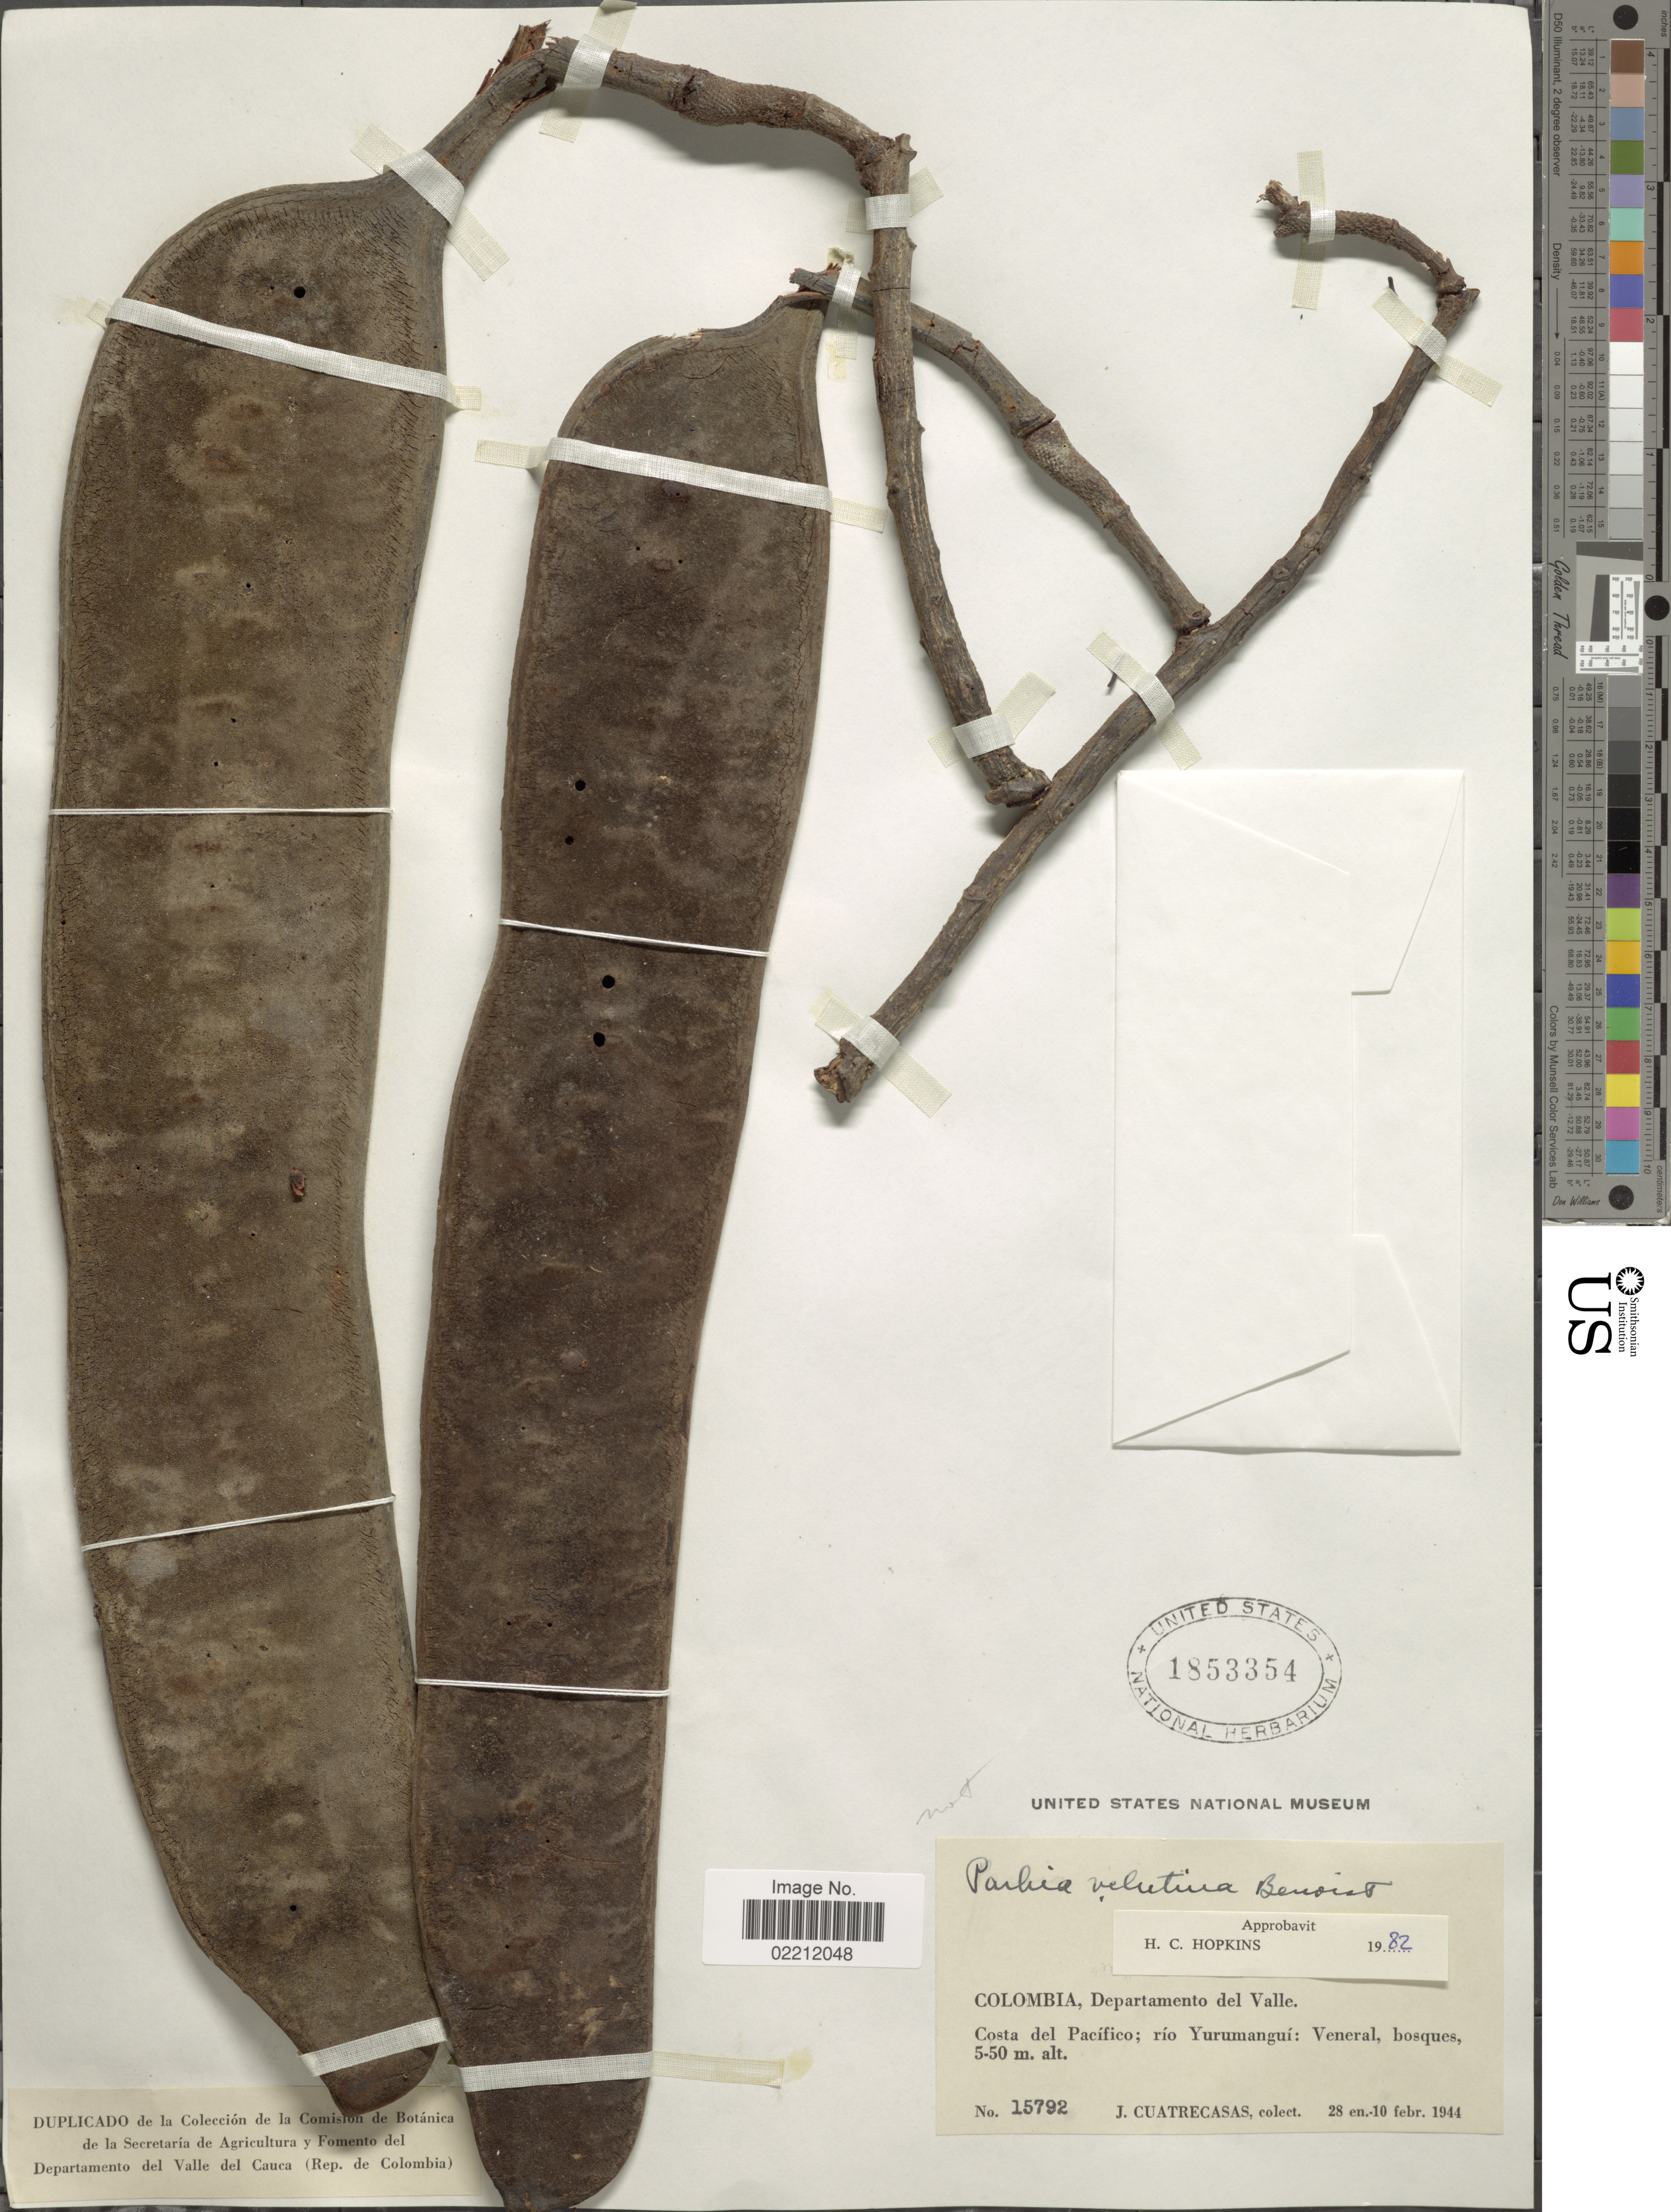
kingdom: Plantae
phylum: Tracheophyta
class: Magnoliopsida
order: Fabales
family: Fabaceae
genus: Parkia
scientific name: Parkia velutina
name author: Benoist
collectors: J. Cuatrecasas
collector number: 15792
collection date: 1944-01-28/1944-02-10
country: Colombia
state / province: Valle del Cauca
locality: Colombia, Departamento del Valle. Costa del Pacifico; Rio Yurumangui.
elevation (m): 5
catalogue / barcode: US 1853354